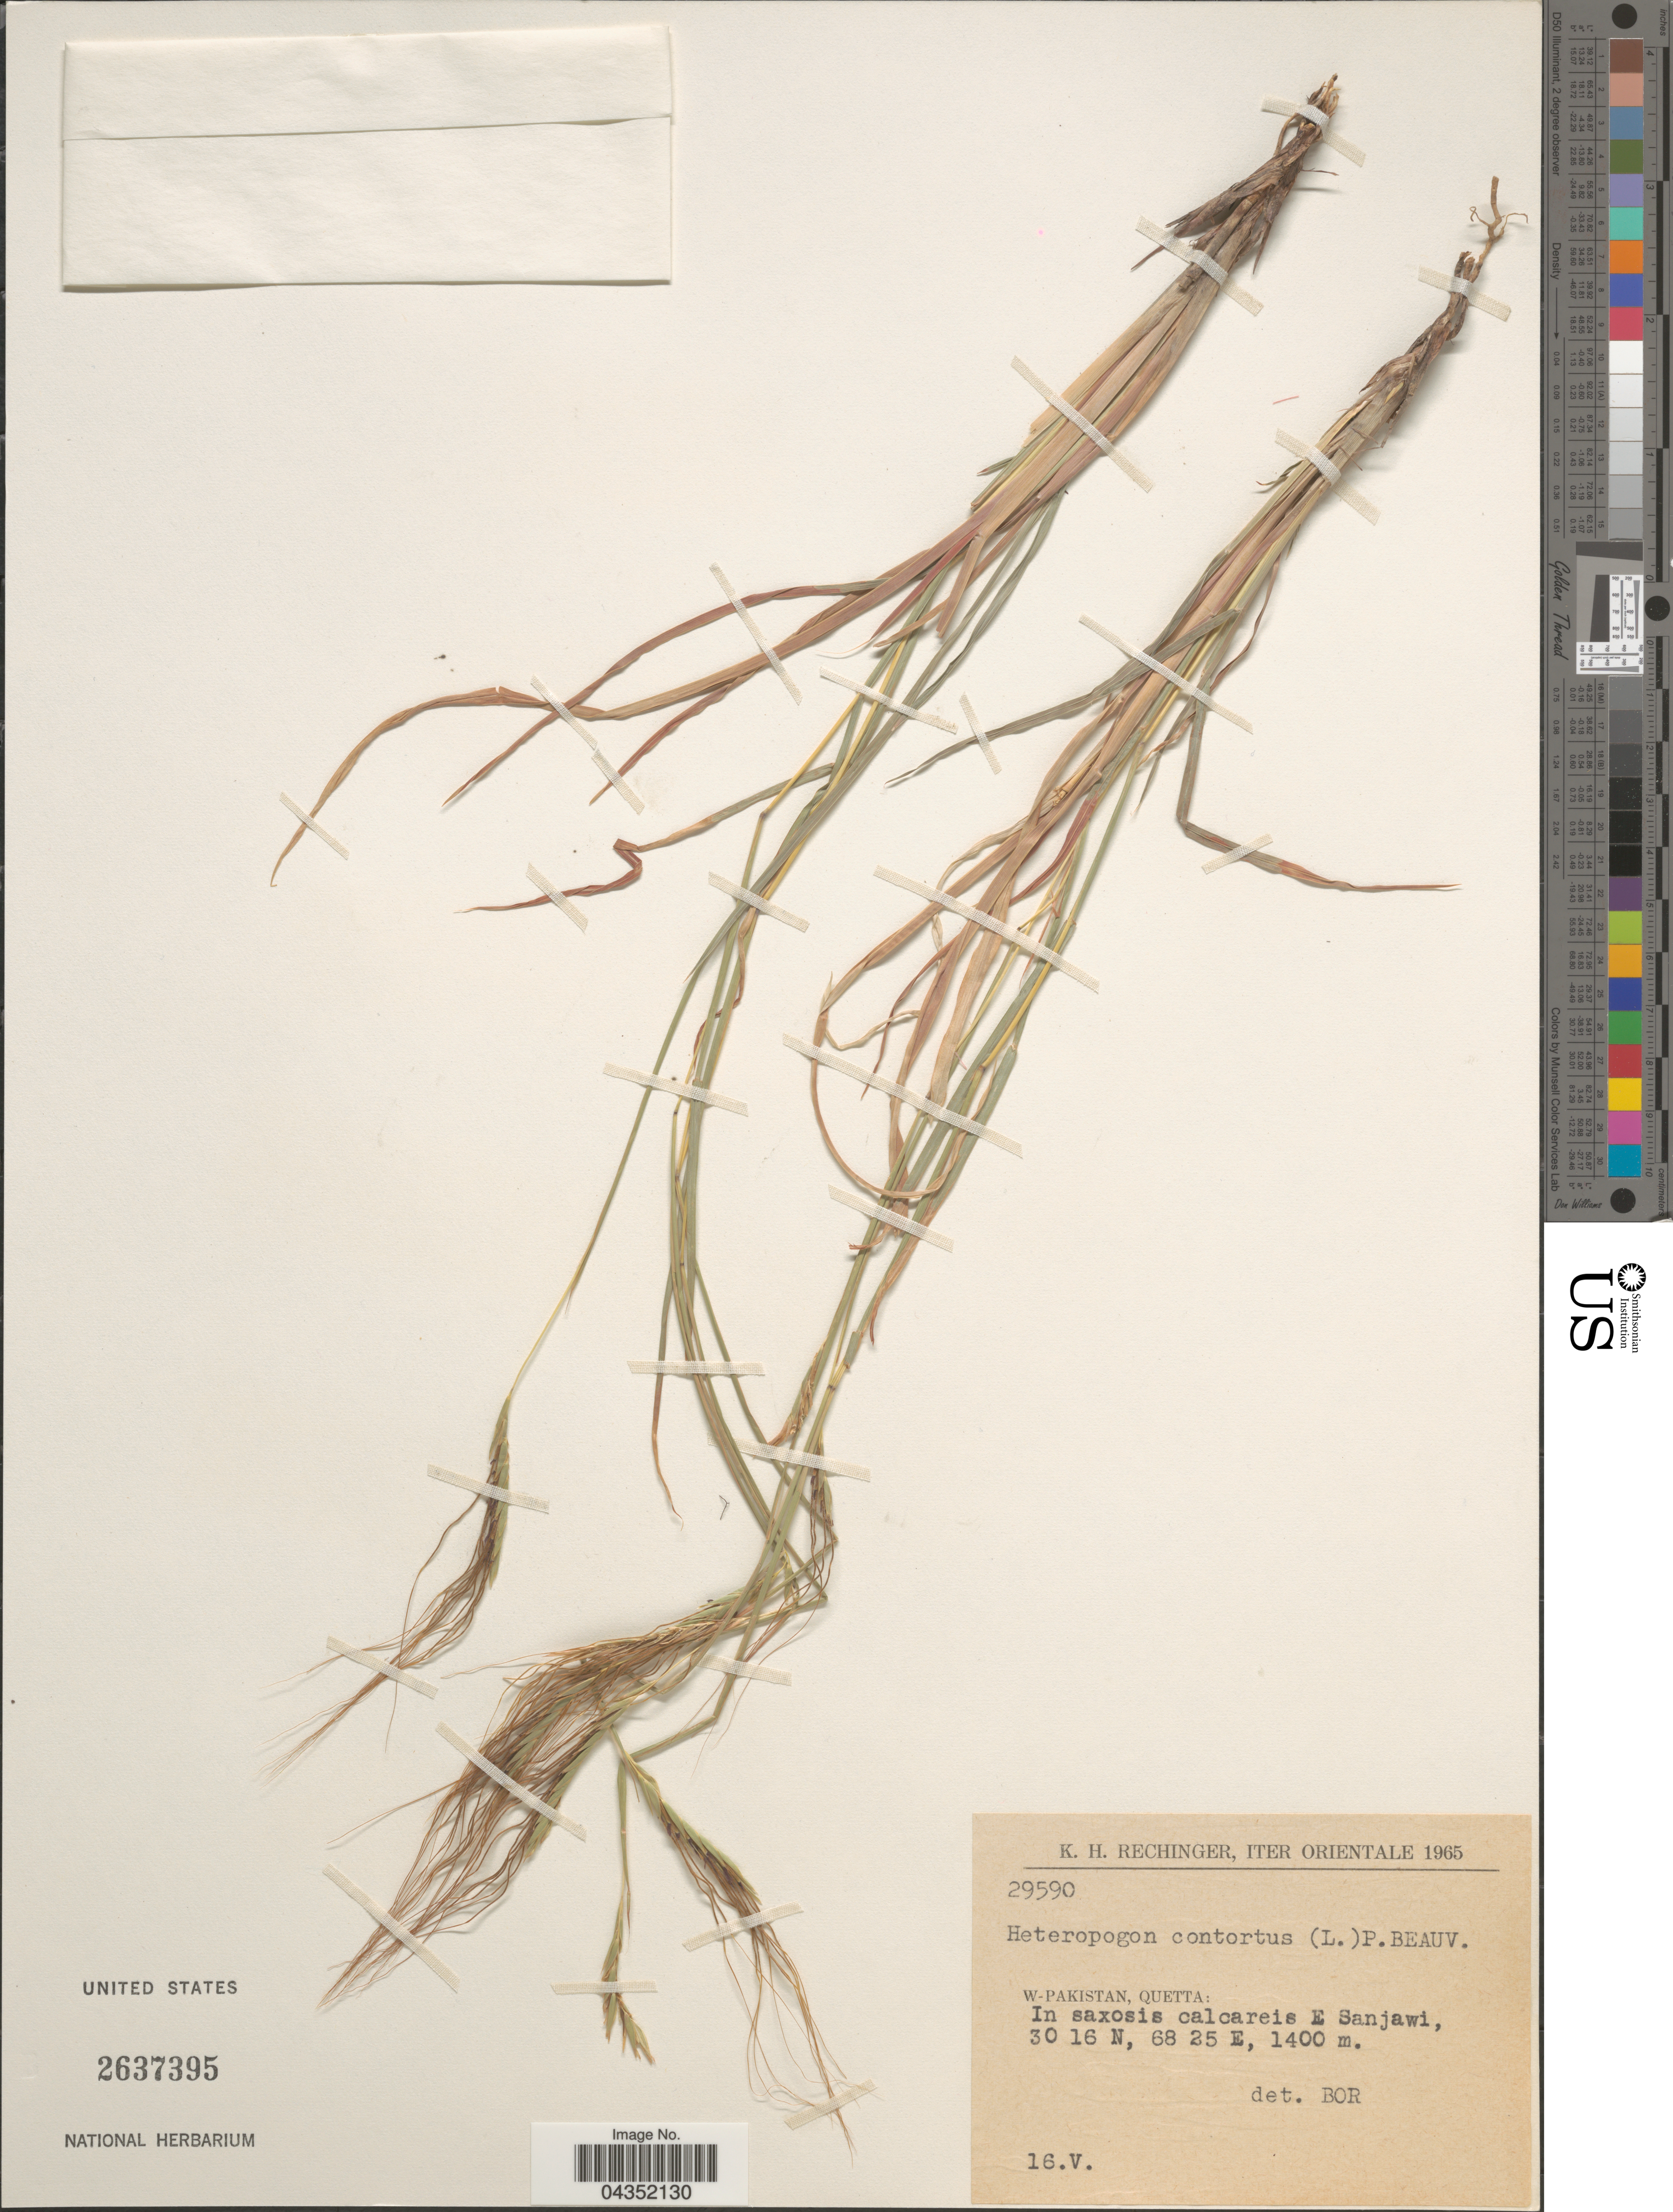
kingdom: Plantae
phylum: Tracheophyta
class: Liliopsida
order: Poales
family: Poaceae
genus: Heteropogon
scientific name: Heteropogon contortus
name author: (L.) P. Beauv. ex Roem. & Schult.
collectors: K. H. Rechinger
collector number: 29590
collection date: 1965-05-16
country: Pakistan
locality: Iter Orientale 1965. W-Pakistan, Quetta: In saxosis calcareis E Sanjawi.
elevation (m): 1400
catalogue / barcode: US 2637395